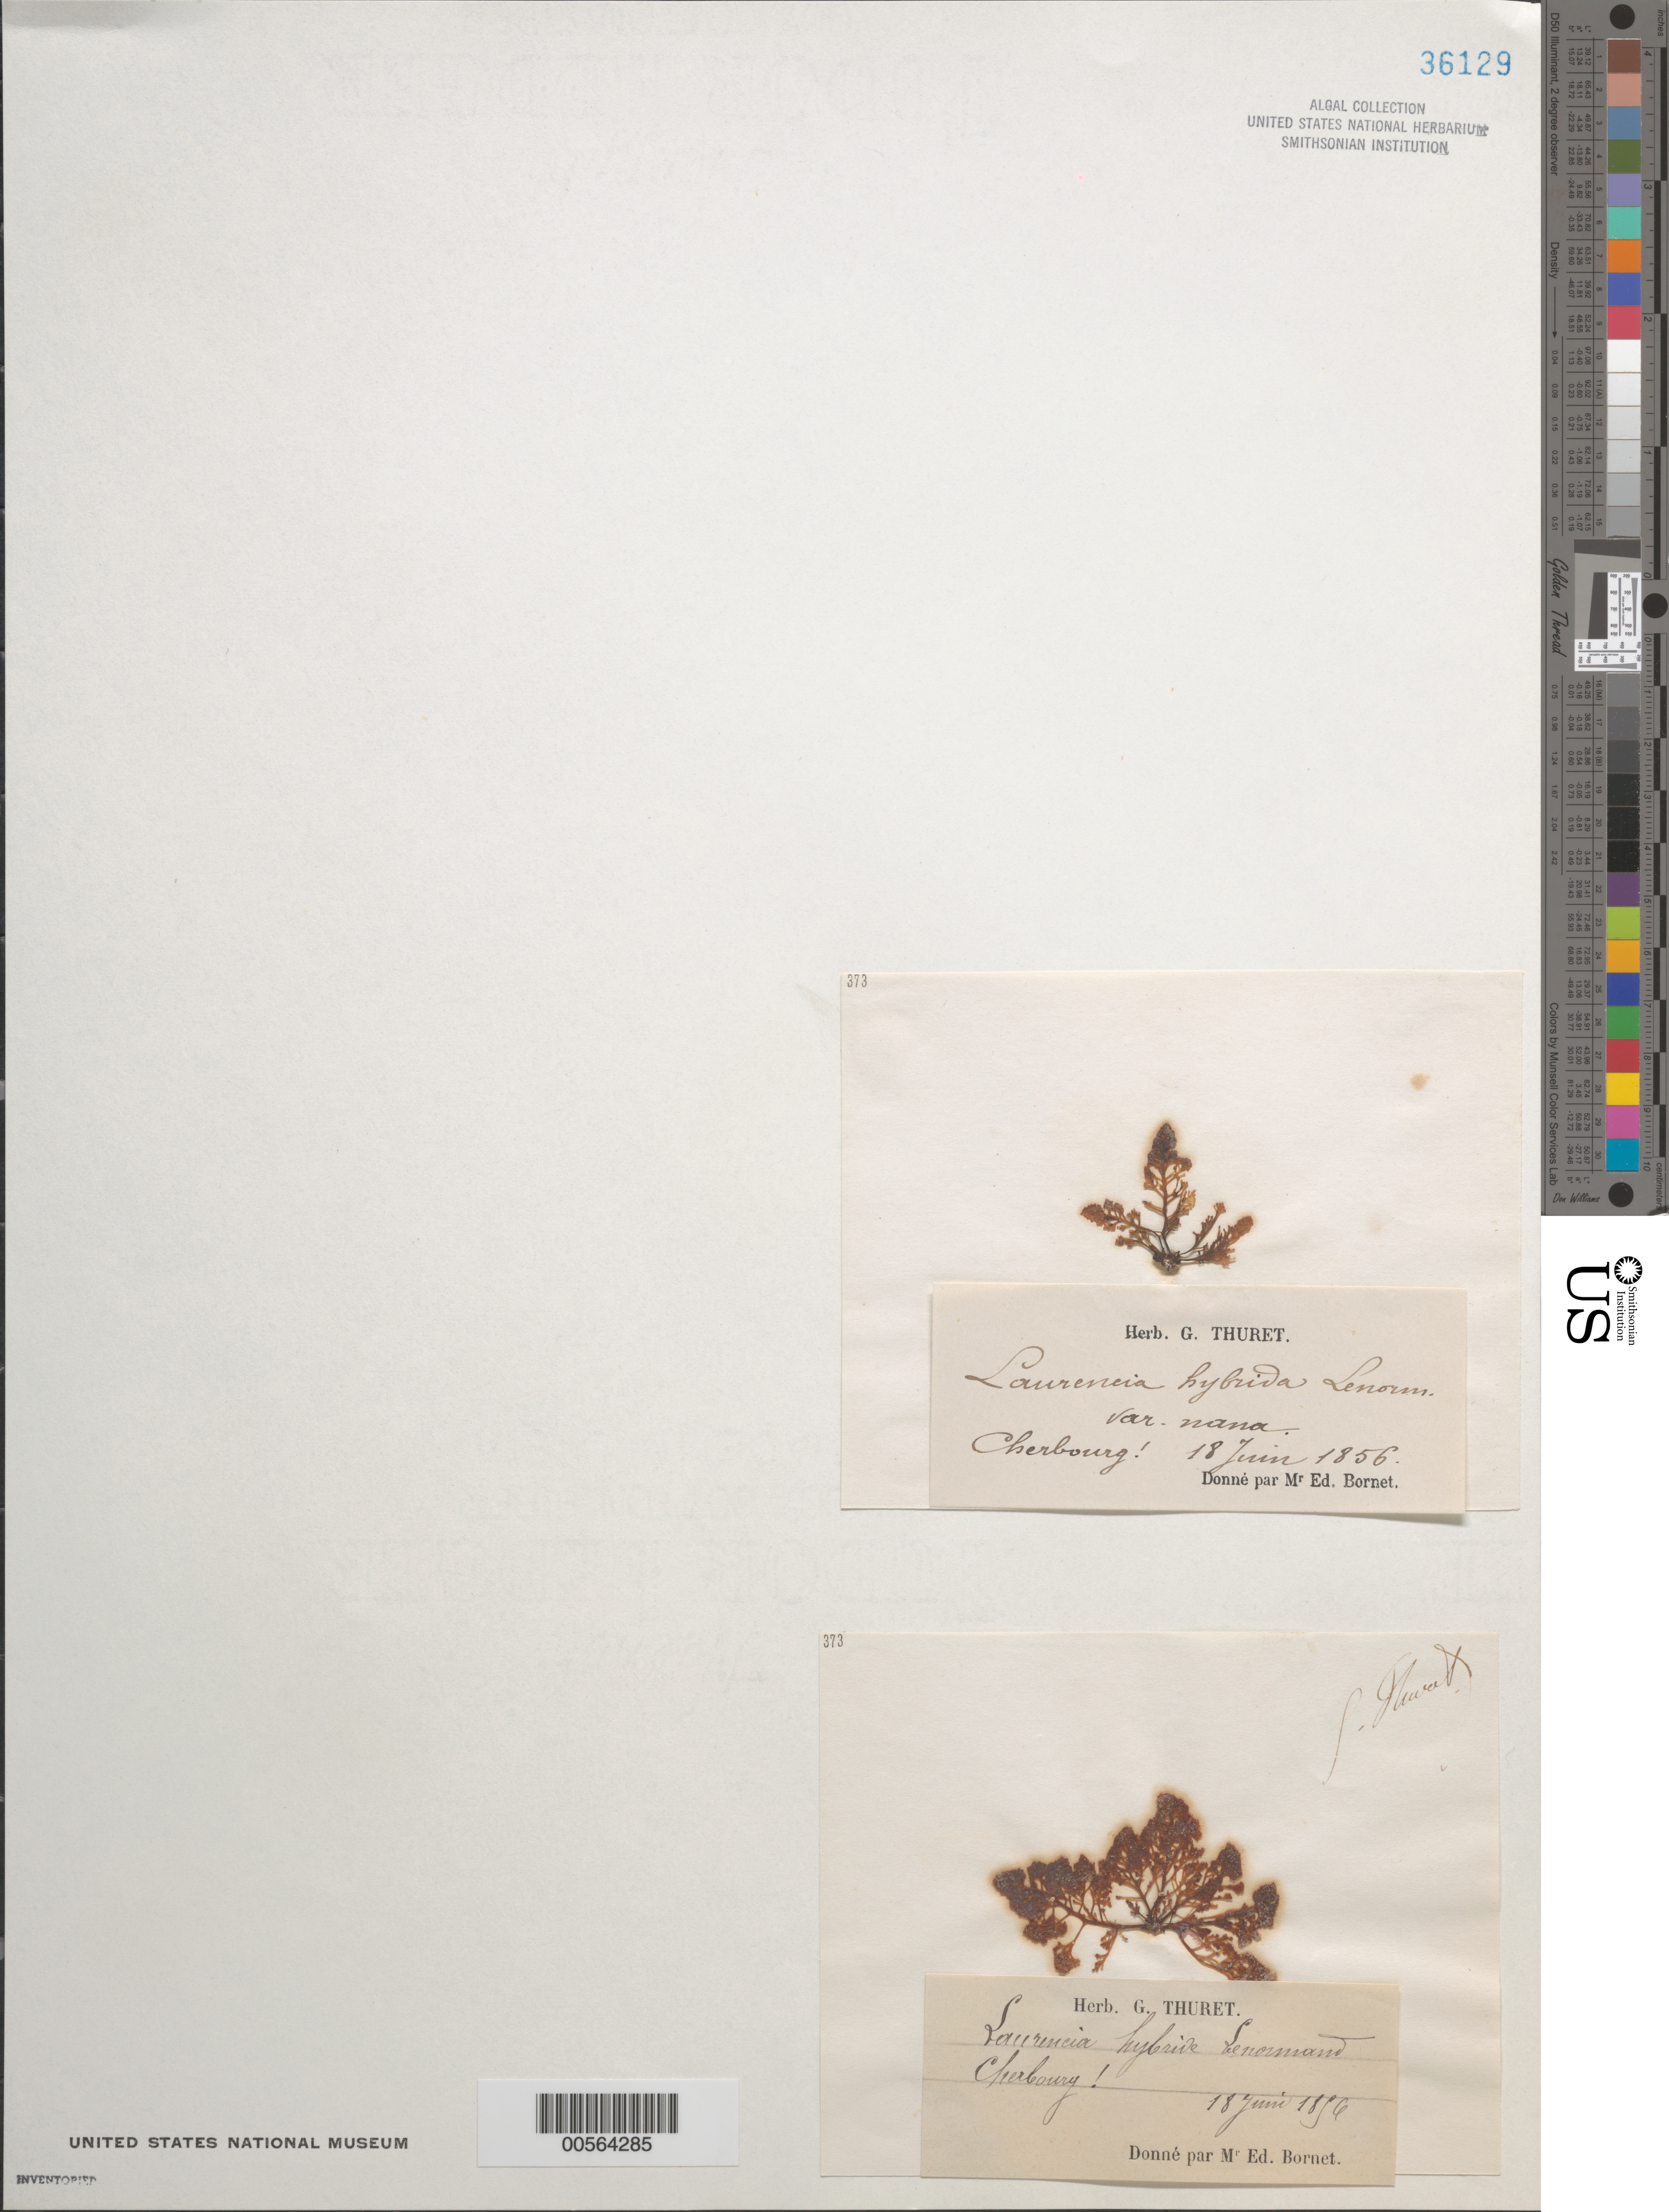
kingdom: Plantae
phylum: Rhodophyta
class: Florideophyceae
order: Ceramiales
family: Rhodomelaceae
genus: Osmundea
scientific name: Osmundea hybrida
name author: (de Candolle) K.W. Nam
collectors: G. A. Thuret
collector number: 373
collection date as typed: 18 Jun 1856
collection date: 1856-06-18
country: France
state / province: Normandie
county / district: Manche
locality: Cherbourg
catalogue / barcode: US 36129